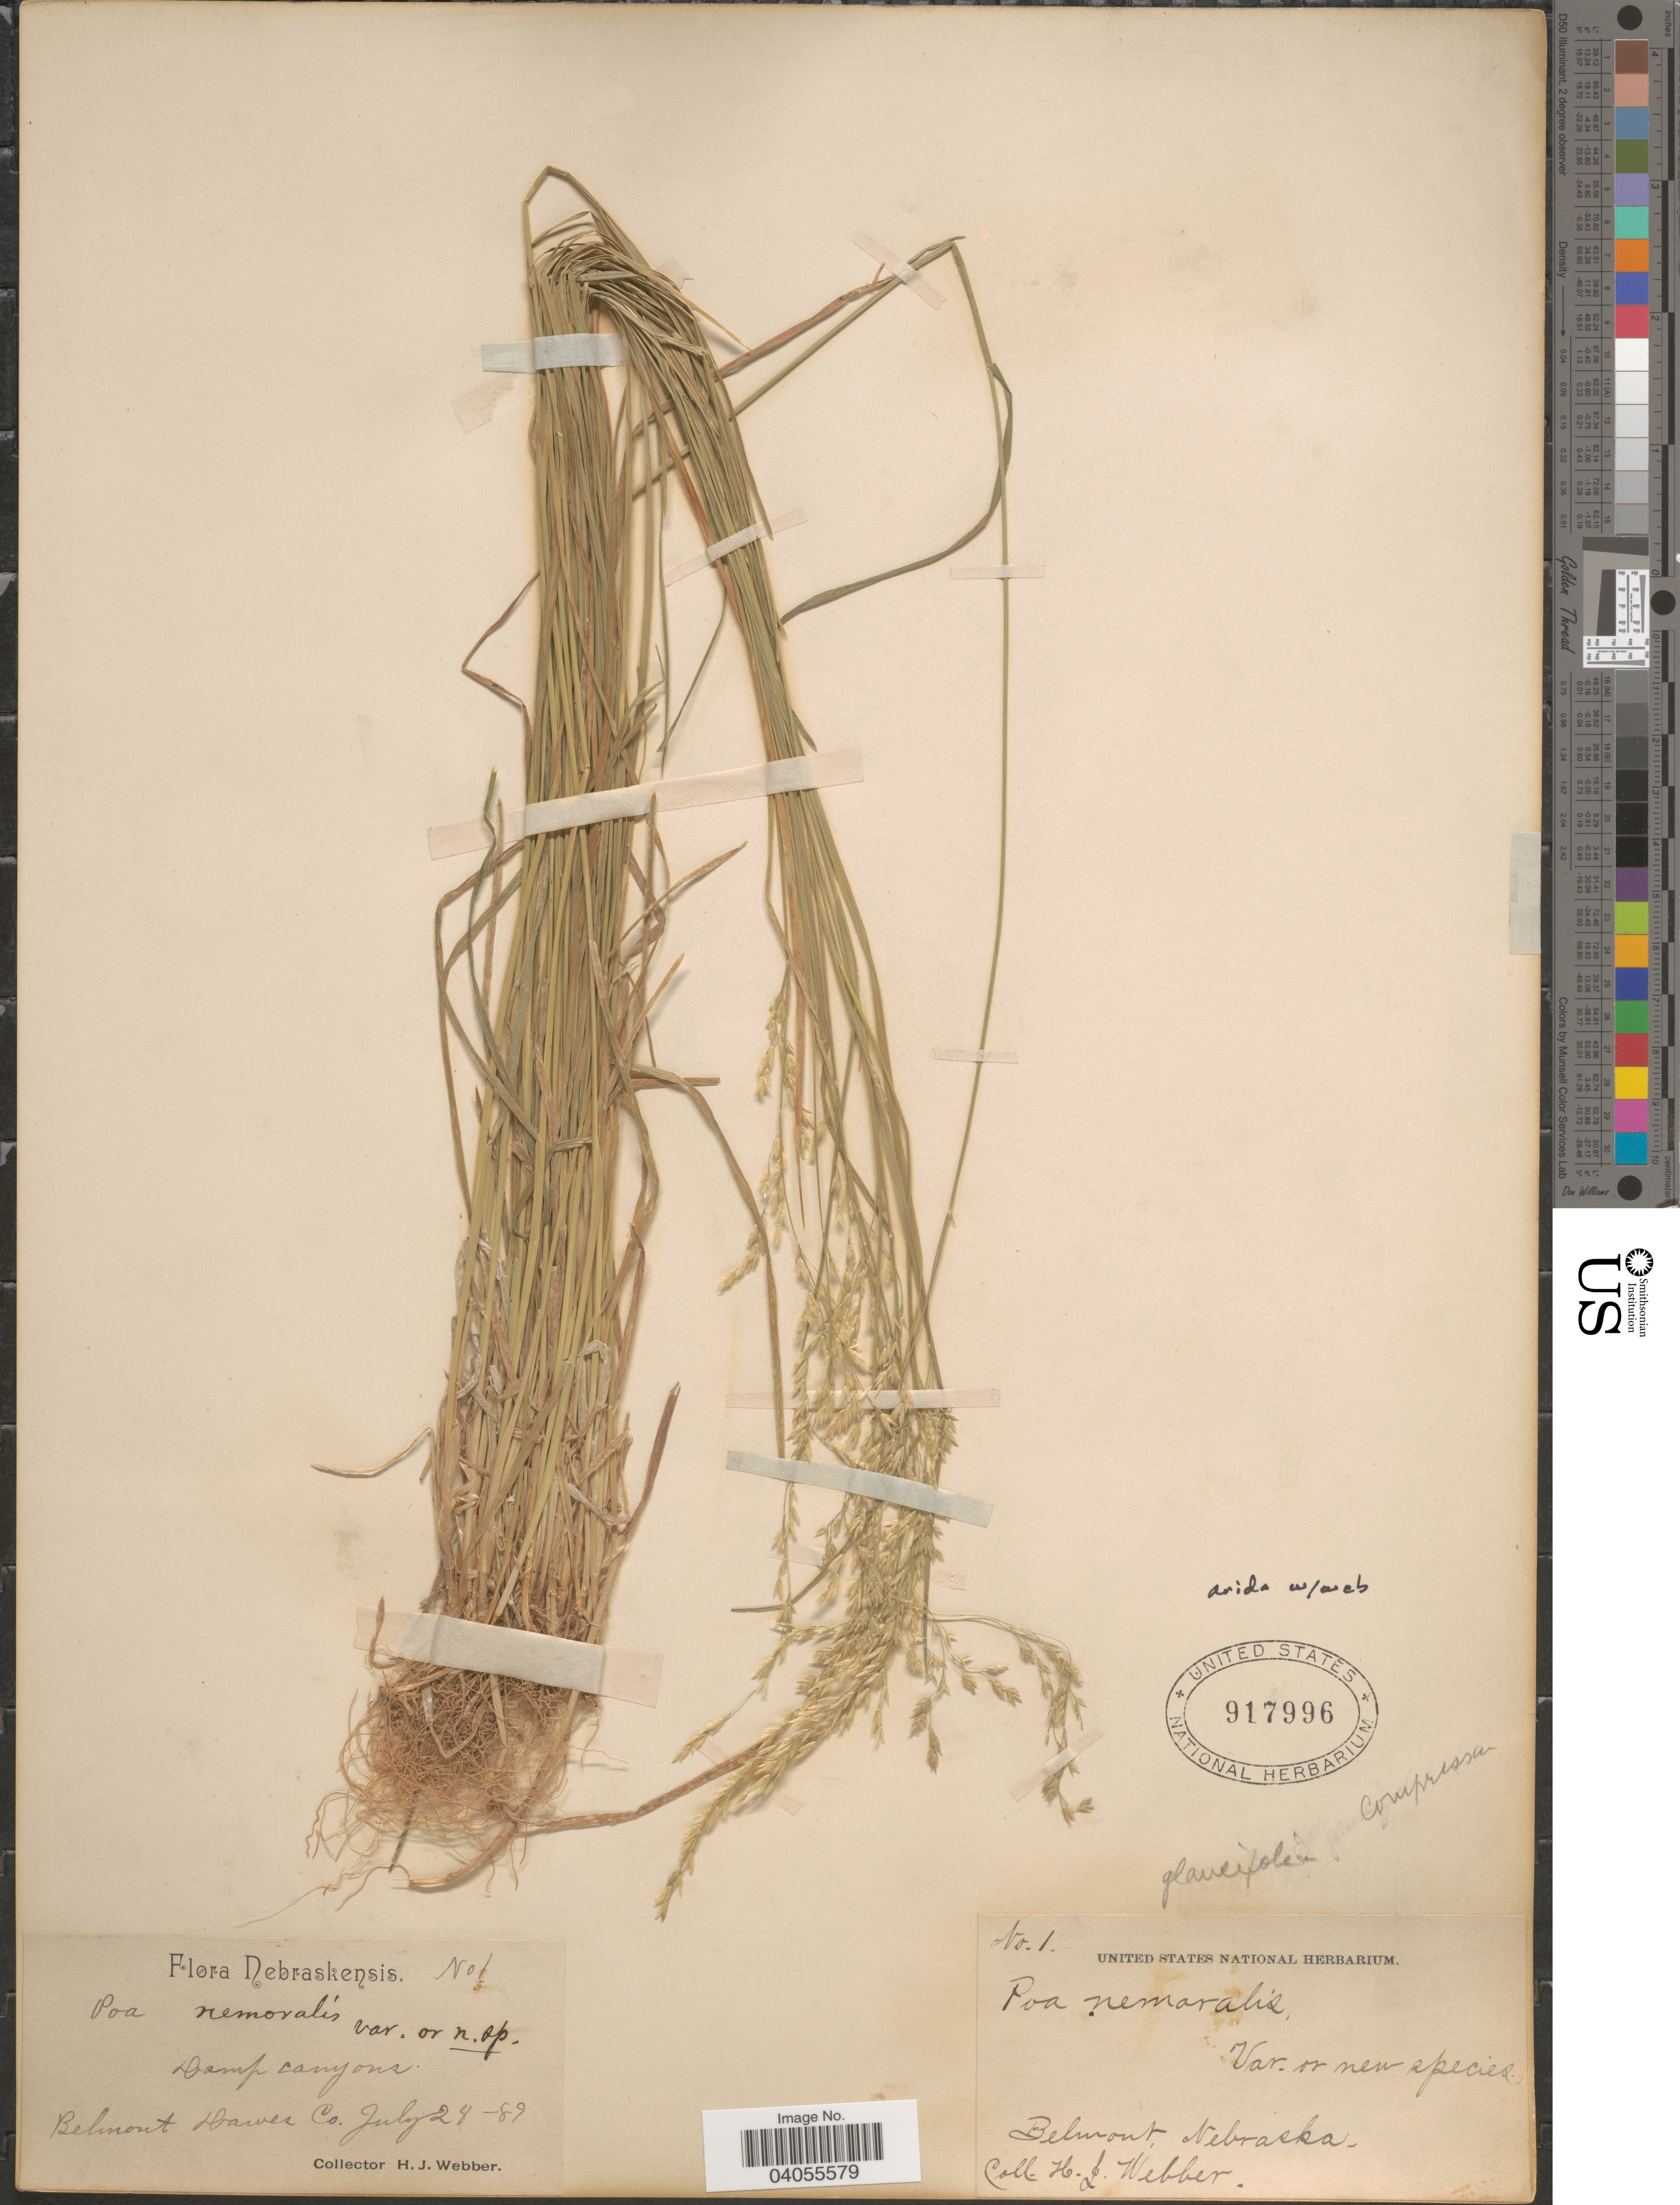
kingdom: Plantae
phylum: Tracheophyta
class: Liliopsida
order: Poales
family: Poaceae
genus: Poa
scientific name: Poa arida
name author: Vasey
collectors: H. Webber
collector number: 1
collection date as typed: Transcribed d/m/y: 24/7/89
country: United States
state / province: Nebraska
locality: Damp canyons. Belmont, Dawes Co.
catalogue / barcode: US 917996